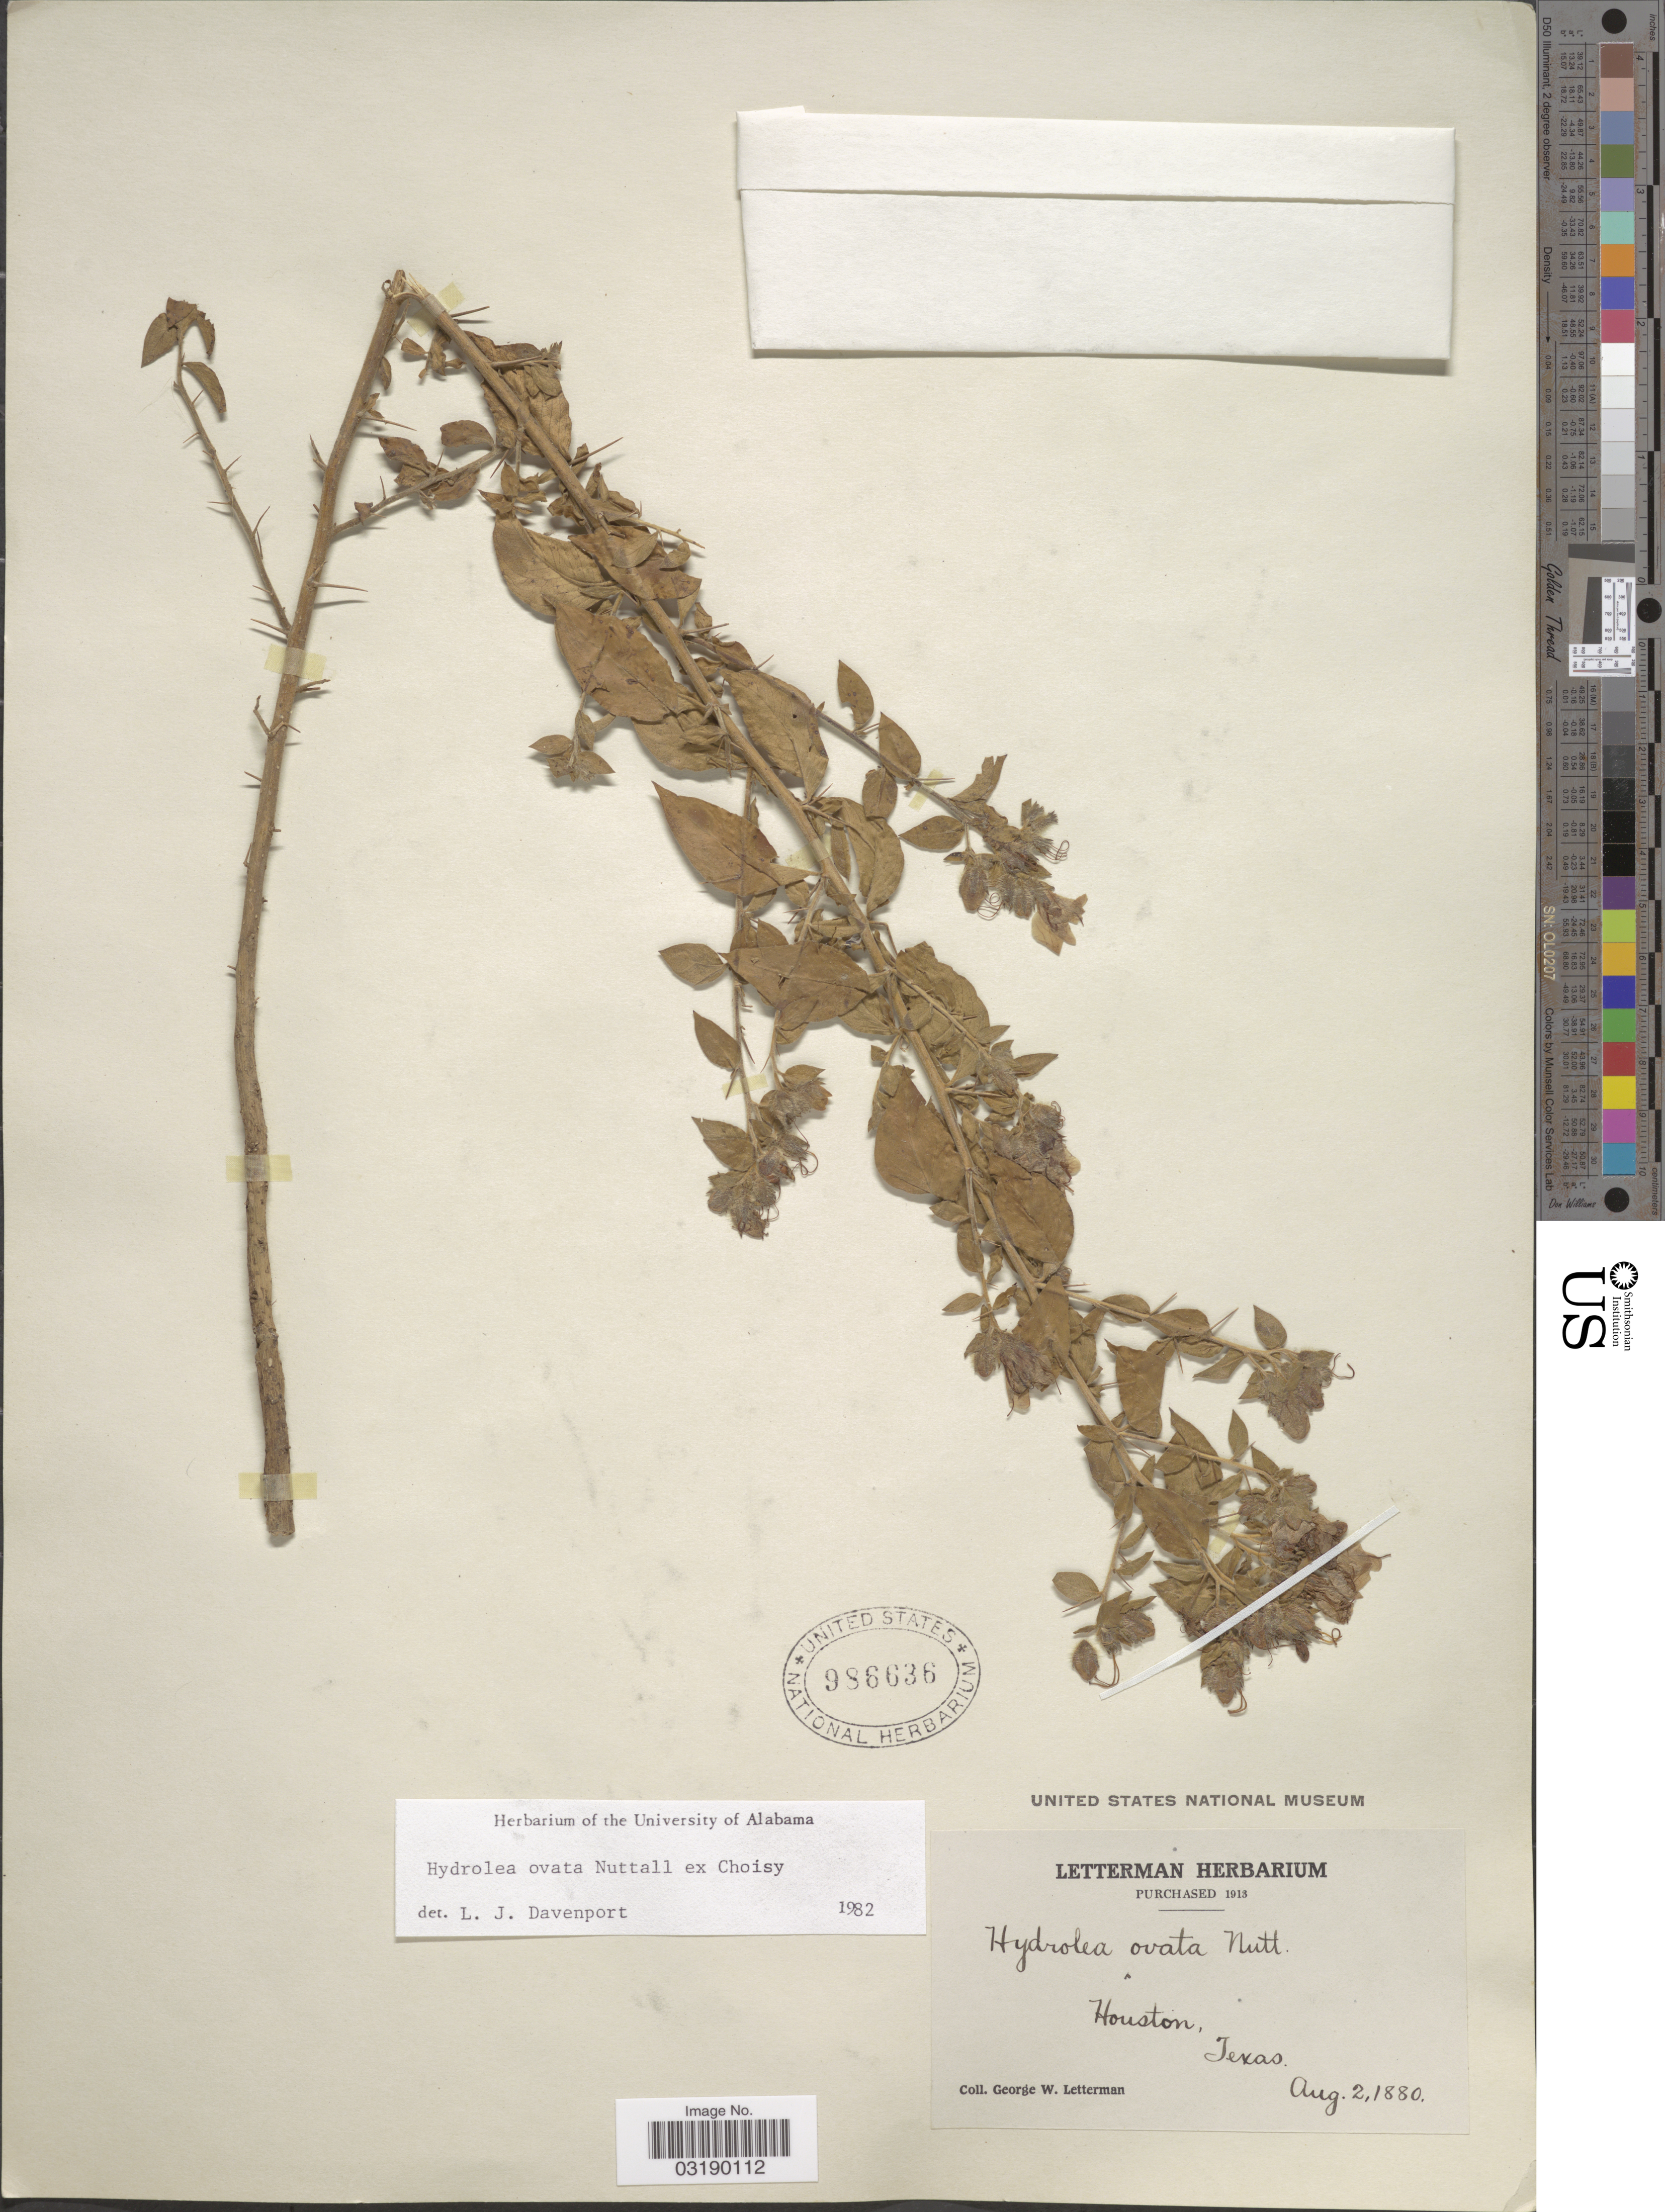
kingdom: Plantae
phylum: Tracheophyta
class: Magnoliopsida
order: Solanales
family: Hydroleaceae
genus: Hydrolea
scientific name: Hydrolea ovata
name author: Nutt. ex Choisy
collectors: G. W. Letterman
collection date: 1880-08-02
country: United States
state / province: Texas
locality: Houston.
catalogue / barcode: US 986636